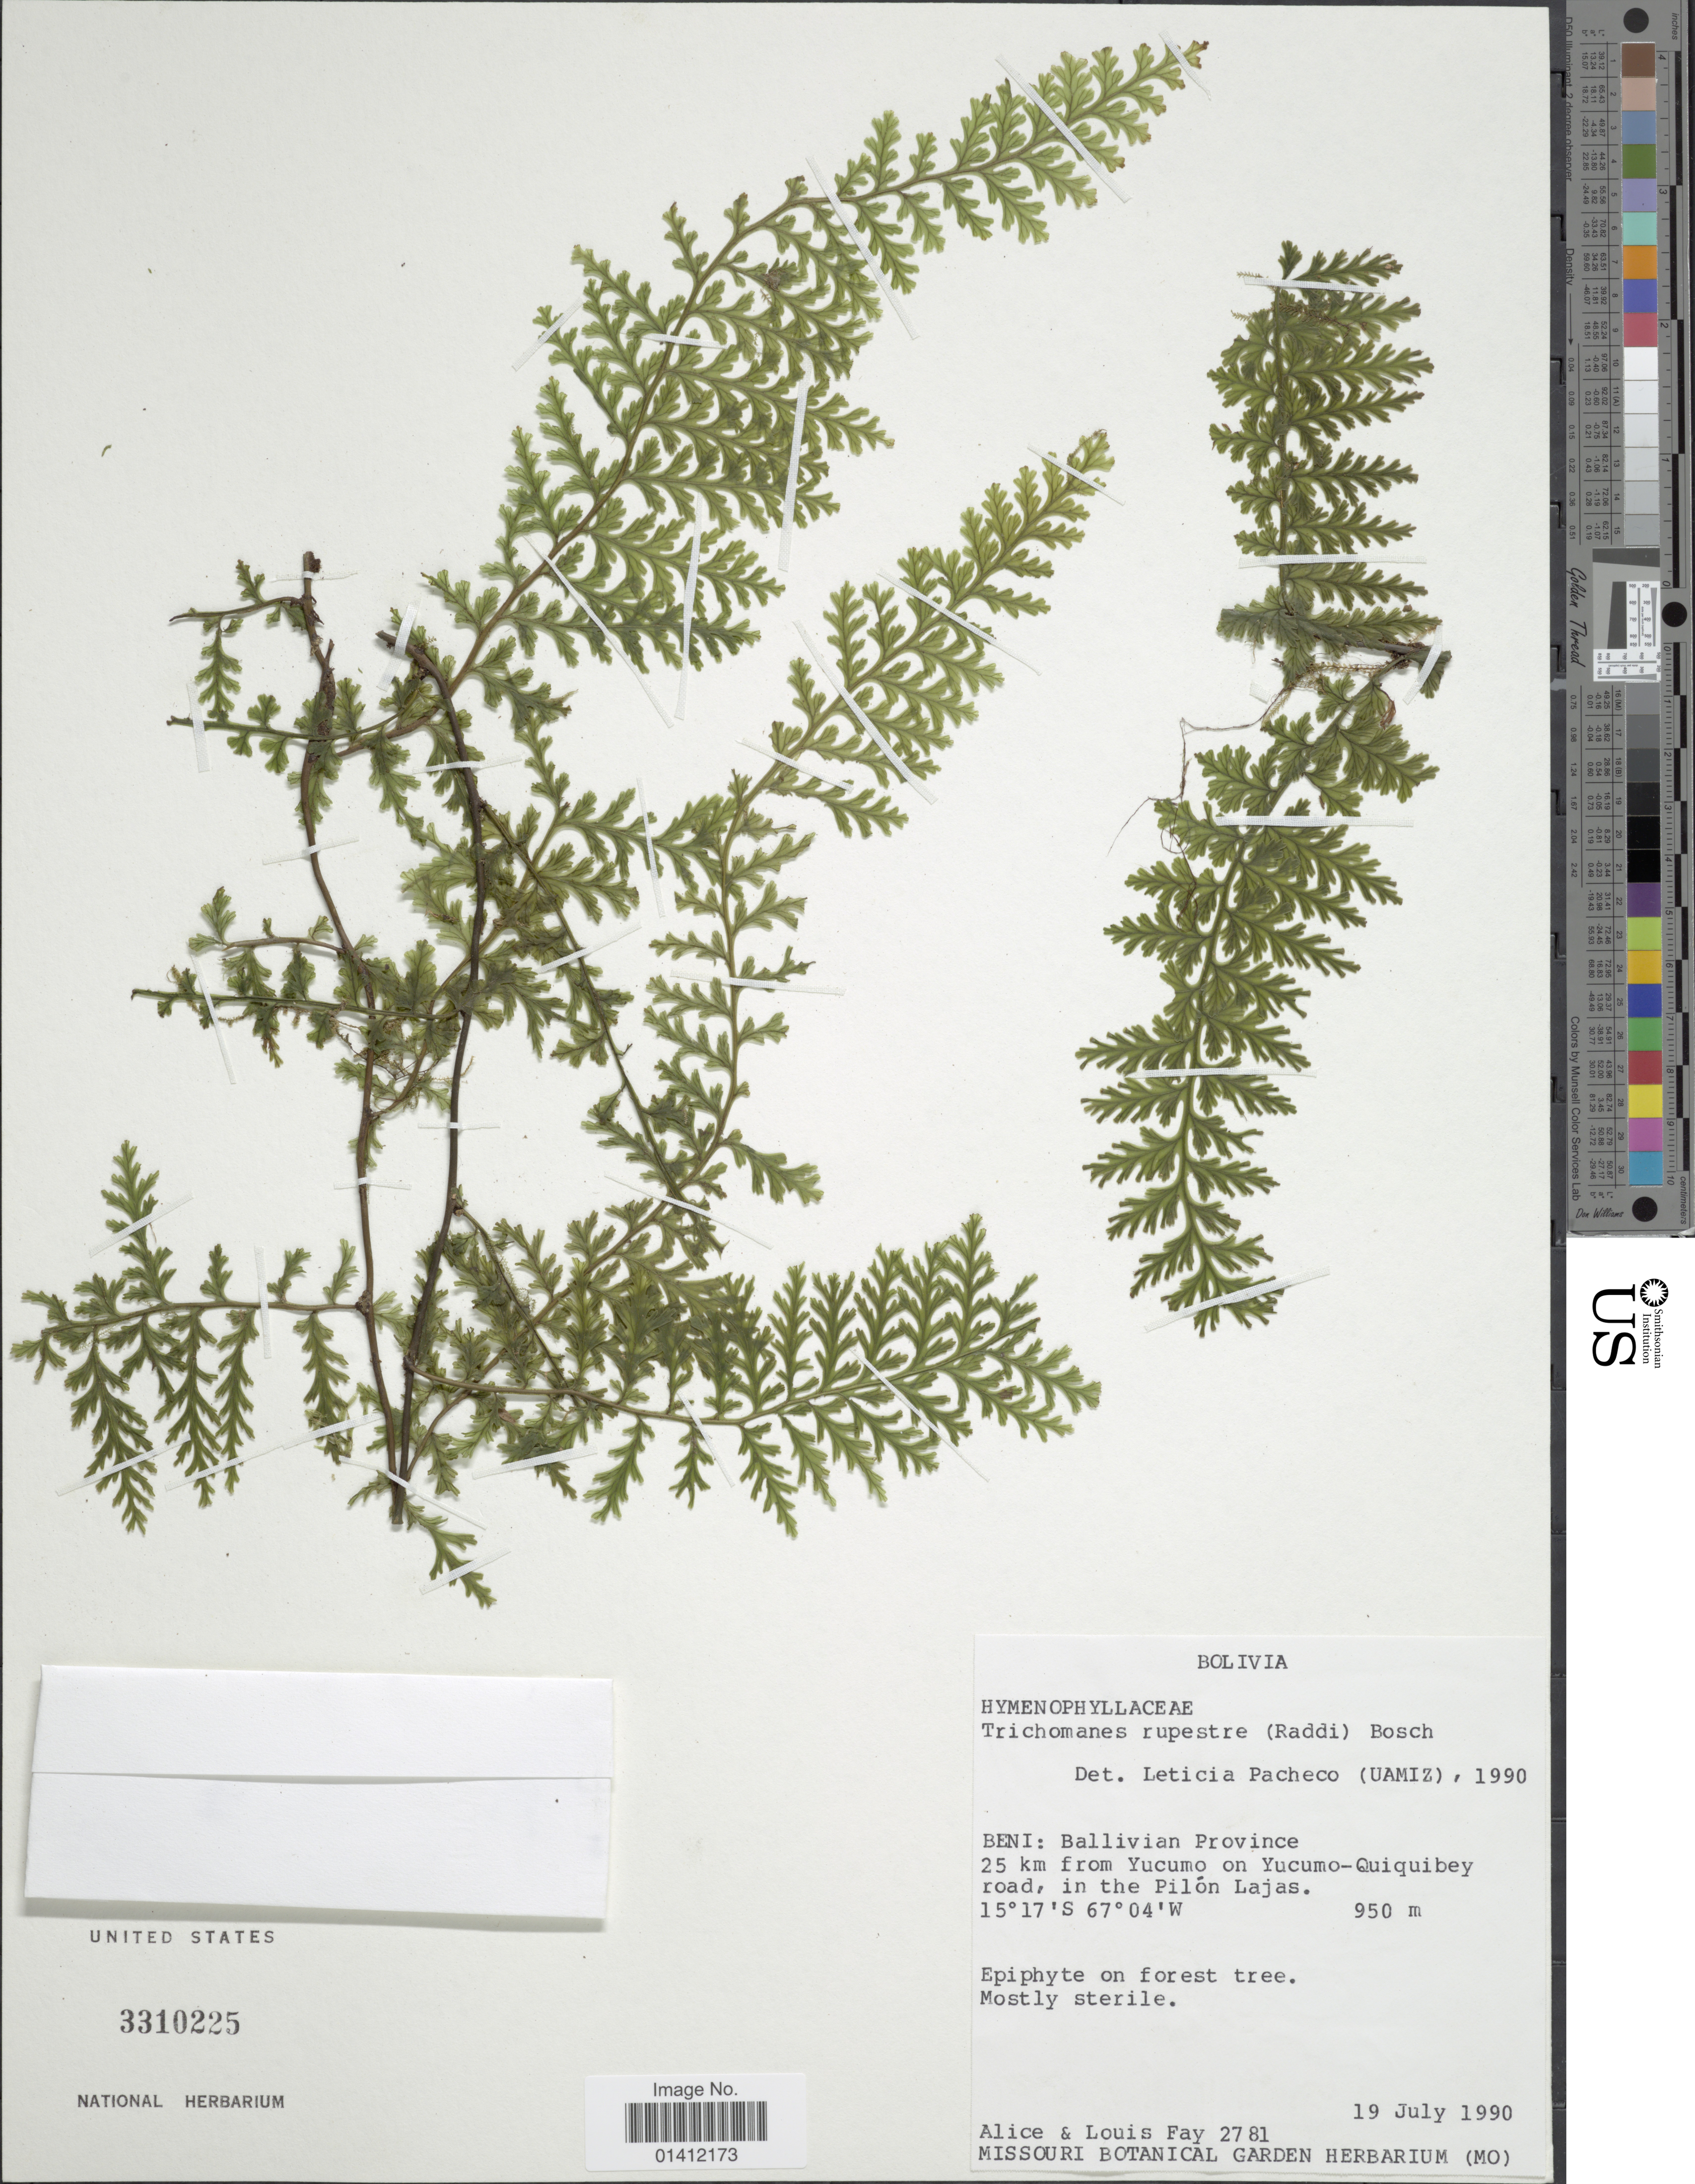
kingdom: Plantae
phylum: Tracheophyta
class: Polypodiopsida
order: Hymenophyllales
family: Hymenophyllaceae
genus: Vandenboschia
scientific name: Vandenboschia rupestris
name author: (Raddi) Ebihara & K. Iwats.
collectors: A. Fay & L. Fay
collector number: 27 81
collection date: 1990-07-19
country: Bolivia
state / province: Beni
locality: Ballivian Province 25 km from Yucumo on Yucumo-Quiquibey road, in the Pilón Lajas.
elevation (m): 950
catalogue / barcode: US 3310225